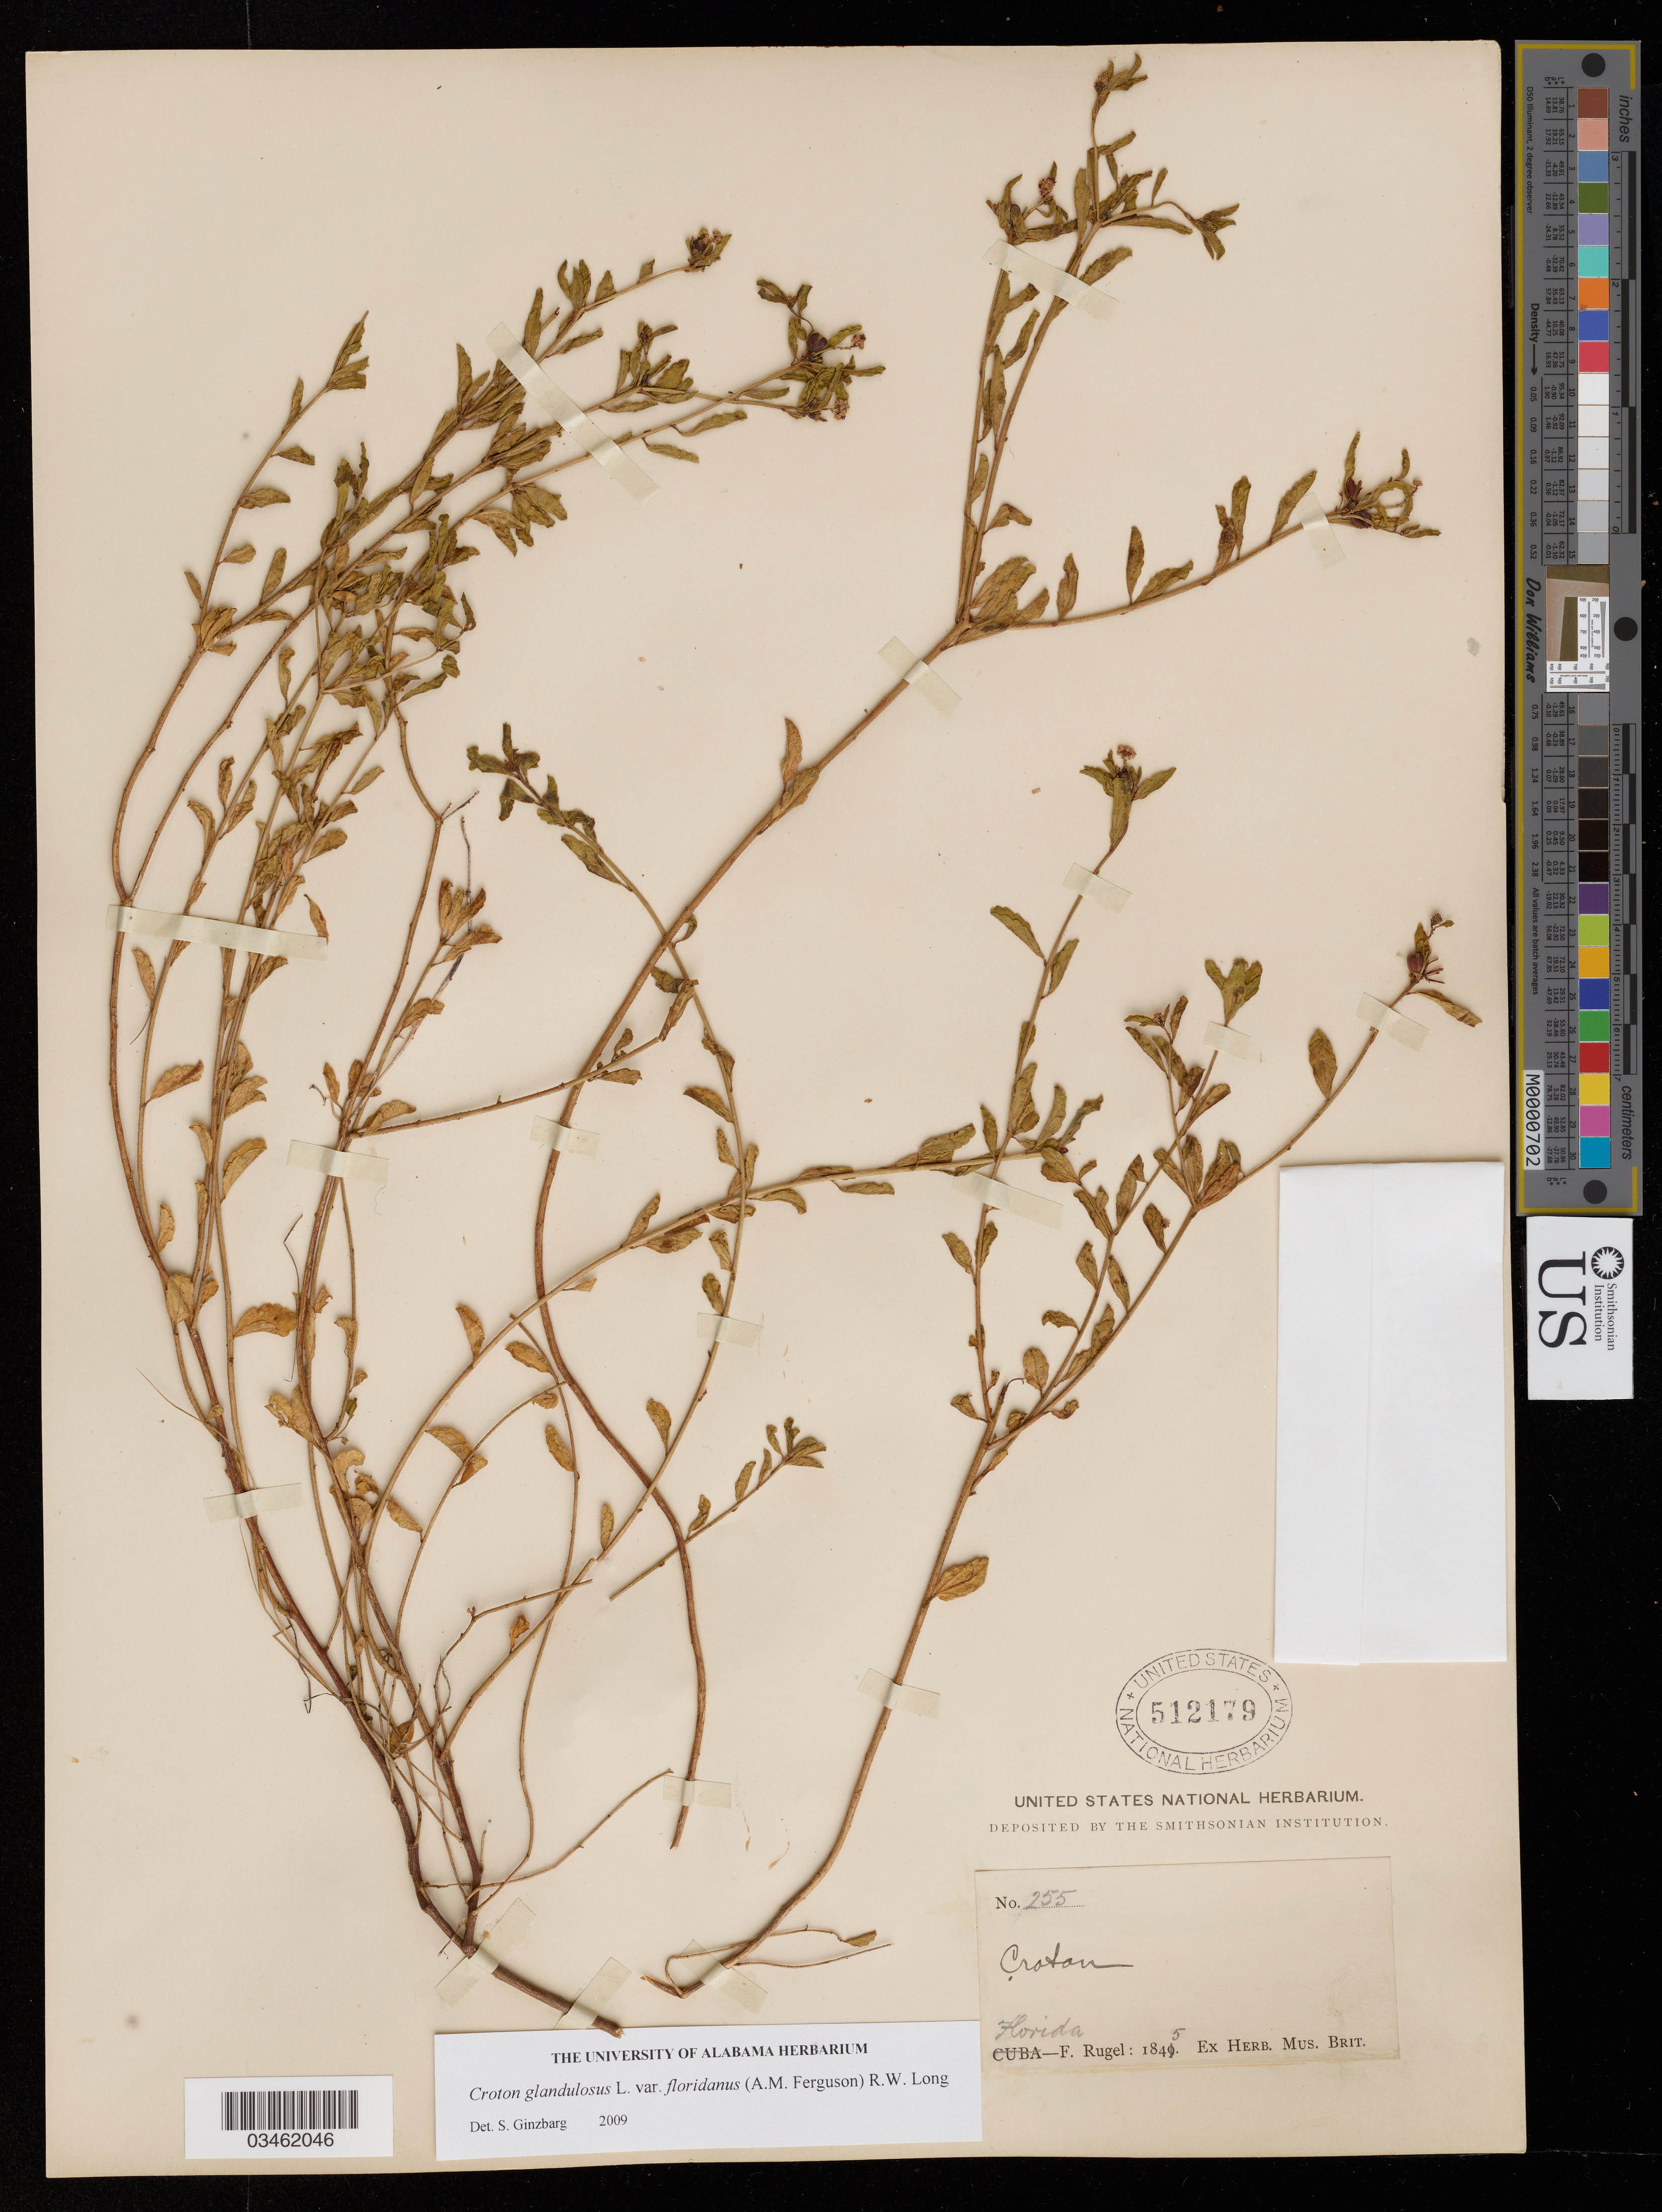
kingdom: Plantae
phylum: Tracheophyta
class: Magnoliopsida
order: Malpighiales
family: Euphorbiaceae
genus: Croton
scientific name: Croton glandulosus var. floridanus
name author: (A.M. Ferguson) R.W. Long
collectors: F. Rugel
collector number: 255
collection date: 1845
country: United States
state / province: Florida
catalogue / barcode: US 512179